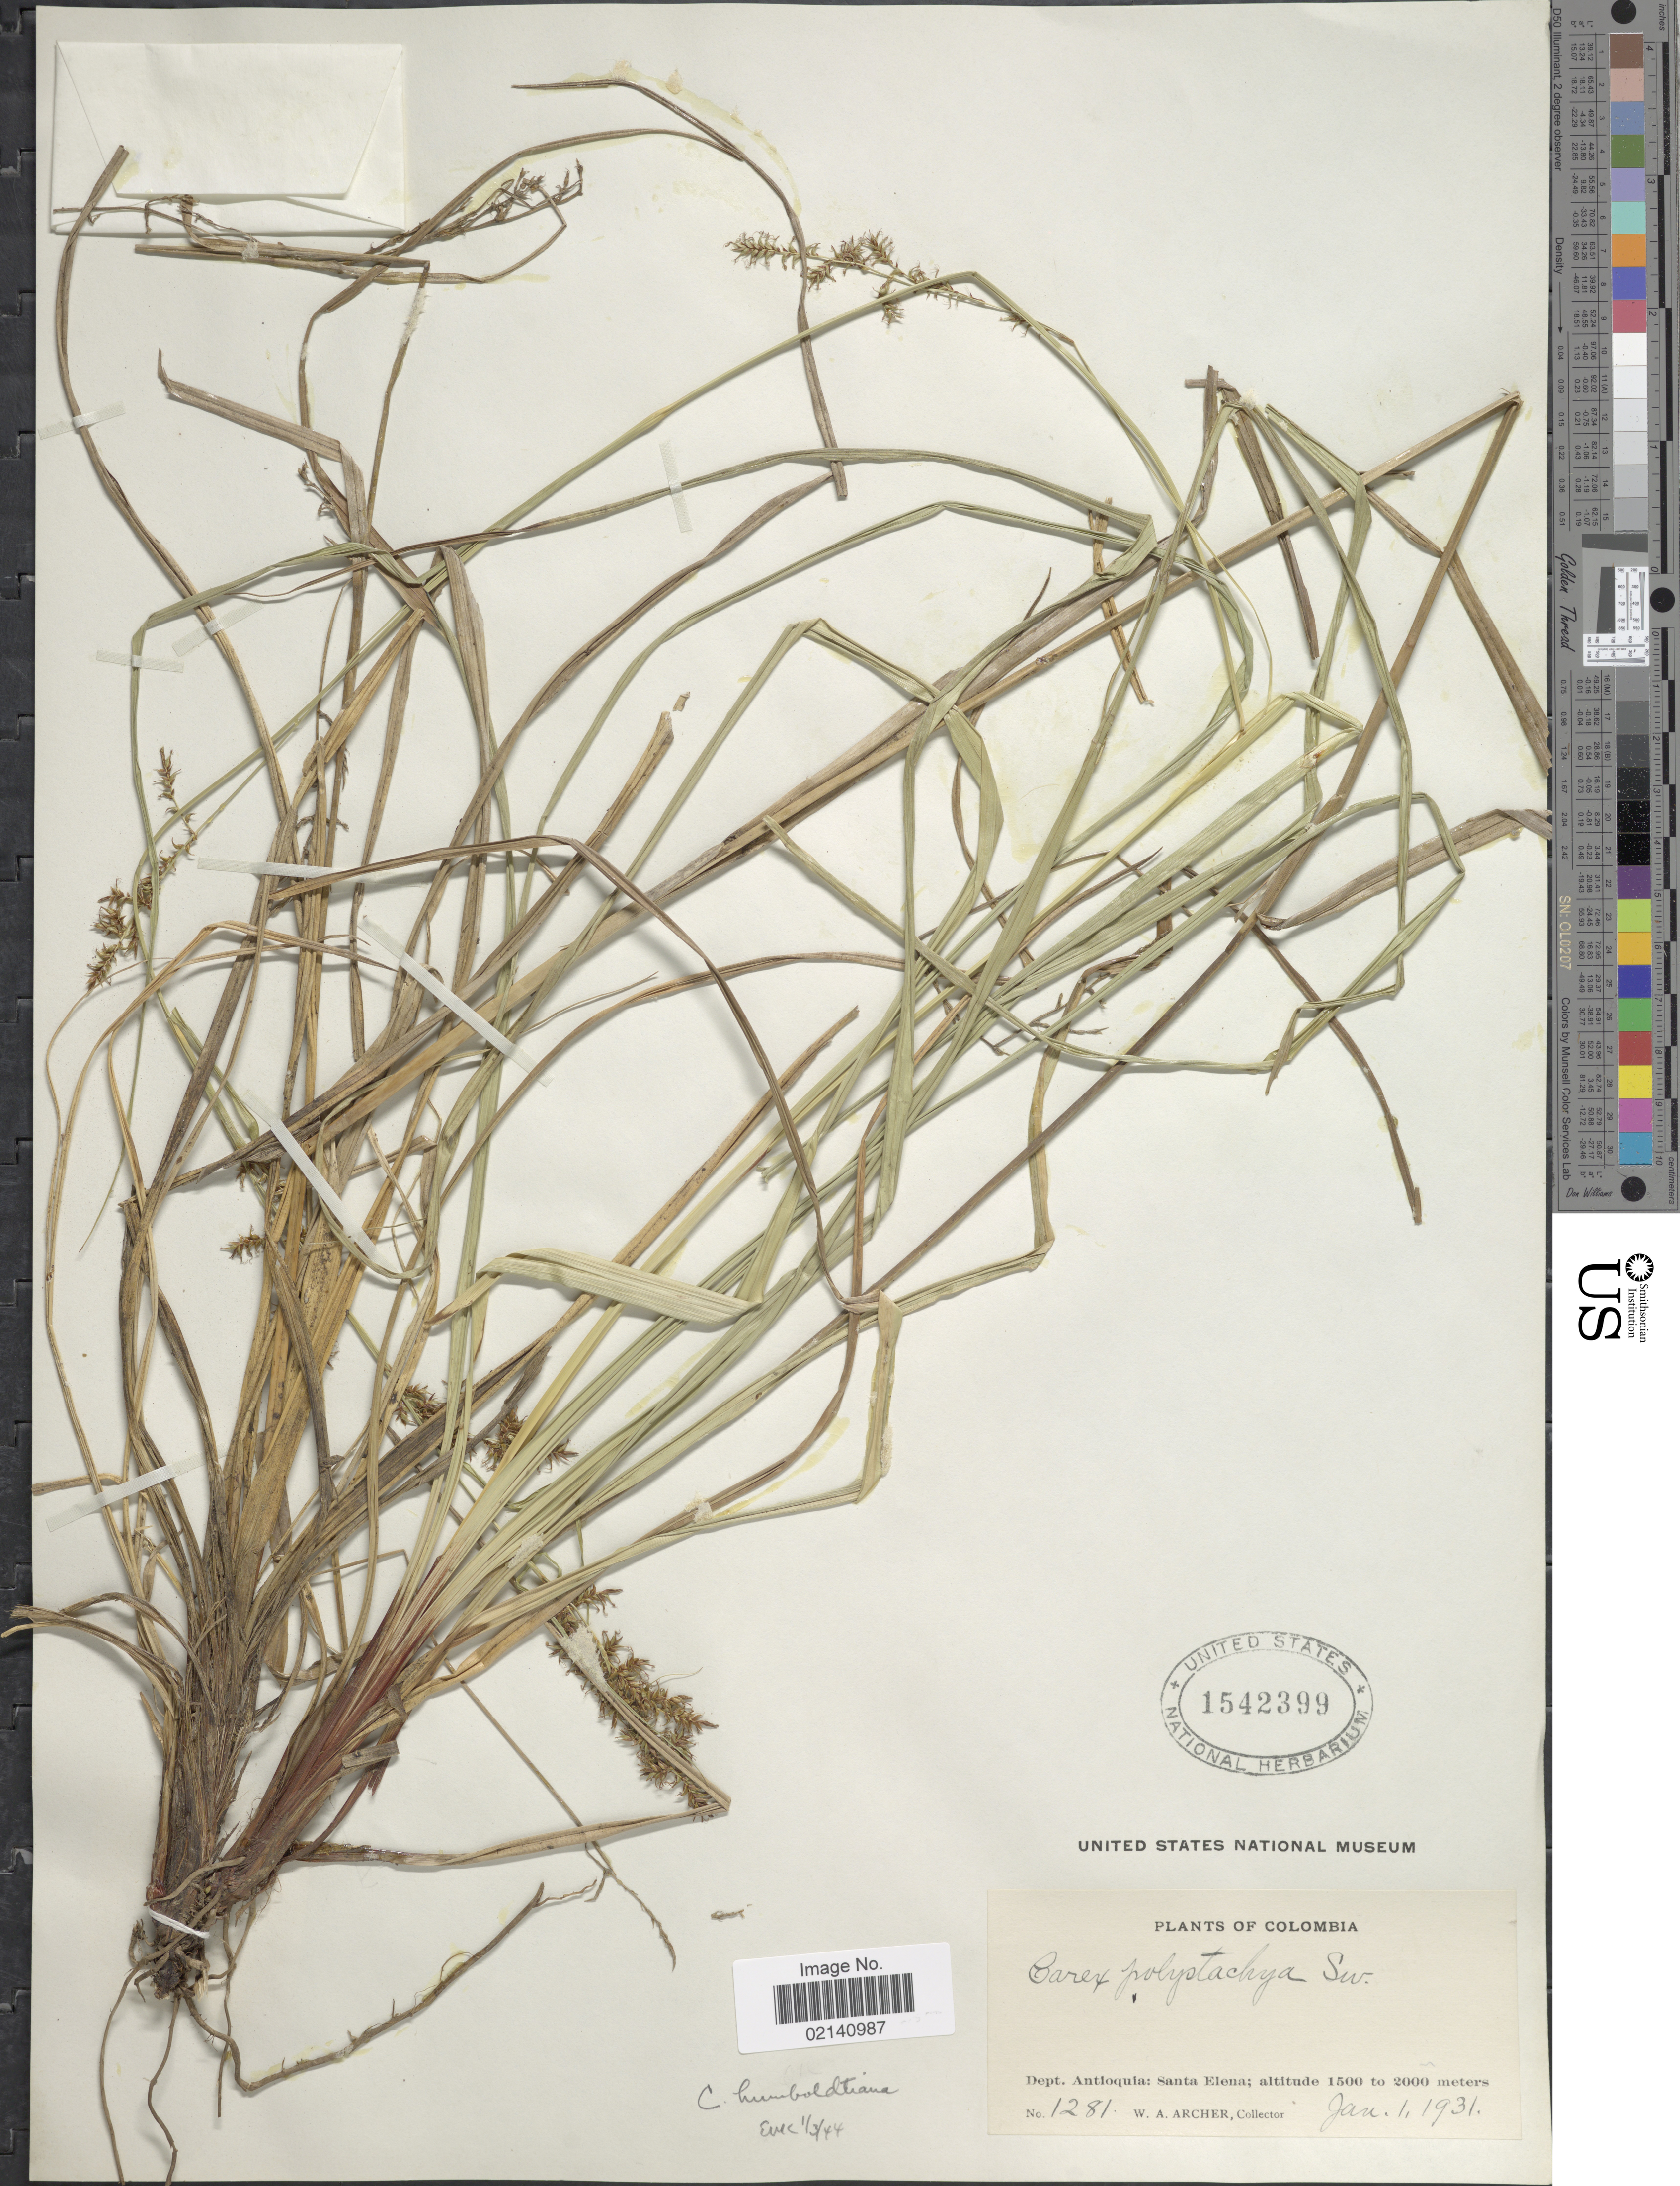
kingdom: Plantae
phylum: Tracheophyta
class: Liliopsida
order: Poales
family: Cyperaceae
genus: Carex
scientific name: Carex porrecta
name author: Reznicek & Camelb.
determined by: Jimnéz-Mejias, Pedro, (UPOS), Universidad Pablo de Olavide (SPAIN)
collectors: W. A. Archer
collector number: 1281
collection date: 1931-06-01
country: Colombia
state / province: Antioquia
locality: Dept. Antioquia: Santa Elena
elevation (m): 1500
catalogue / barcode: US 1542399